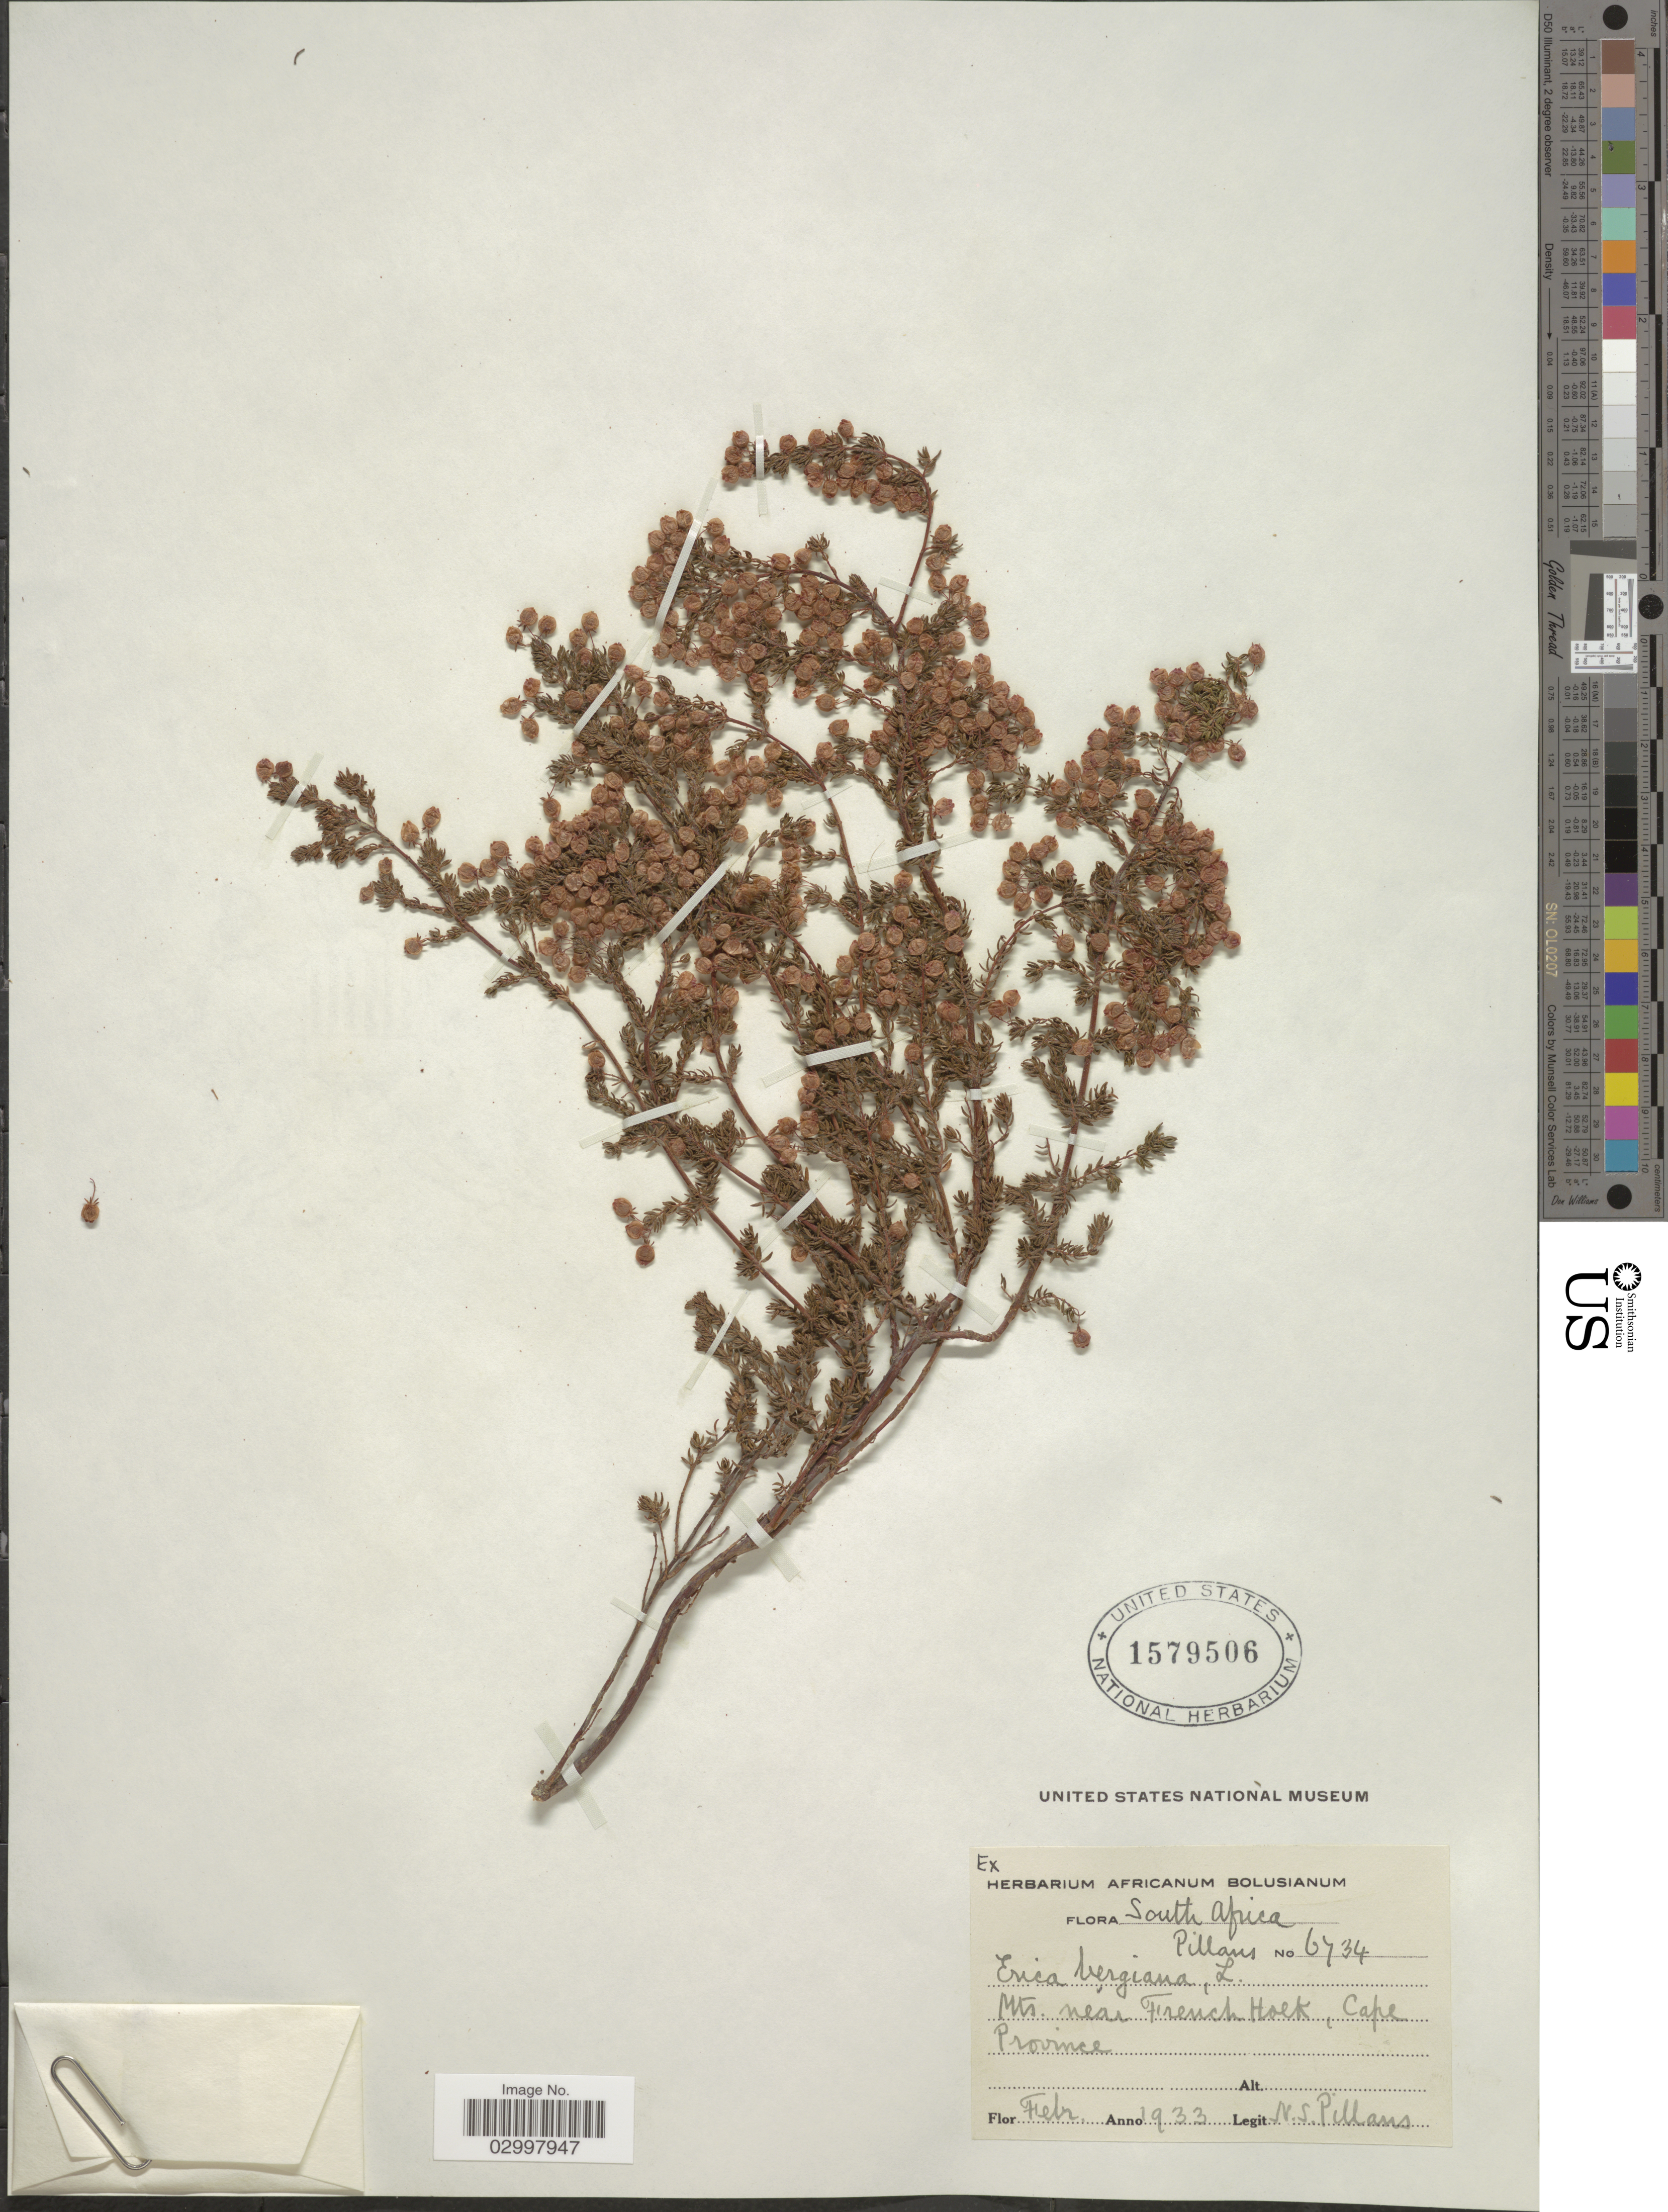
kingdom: Plantae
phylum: Tracheophyta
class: Magnoliopsida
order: Ericales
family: Ericaceae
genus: Erica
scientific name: Erica bergiana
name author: L.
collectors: N. S. Pillans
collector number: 6734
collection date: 1933-02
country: South Africa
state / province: Western Cape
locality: Mts. near French Hoek.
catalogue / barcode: US 1579506